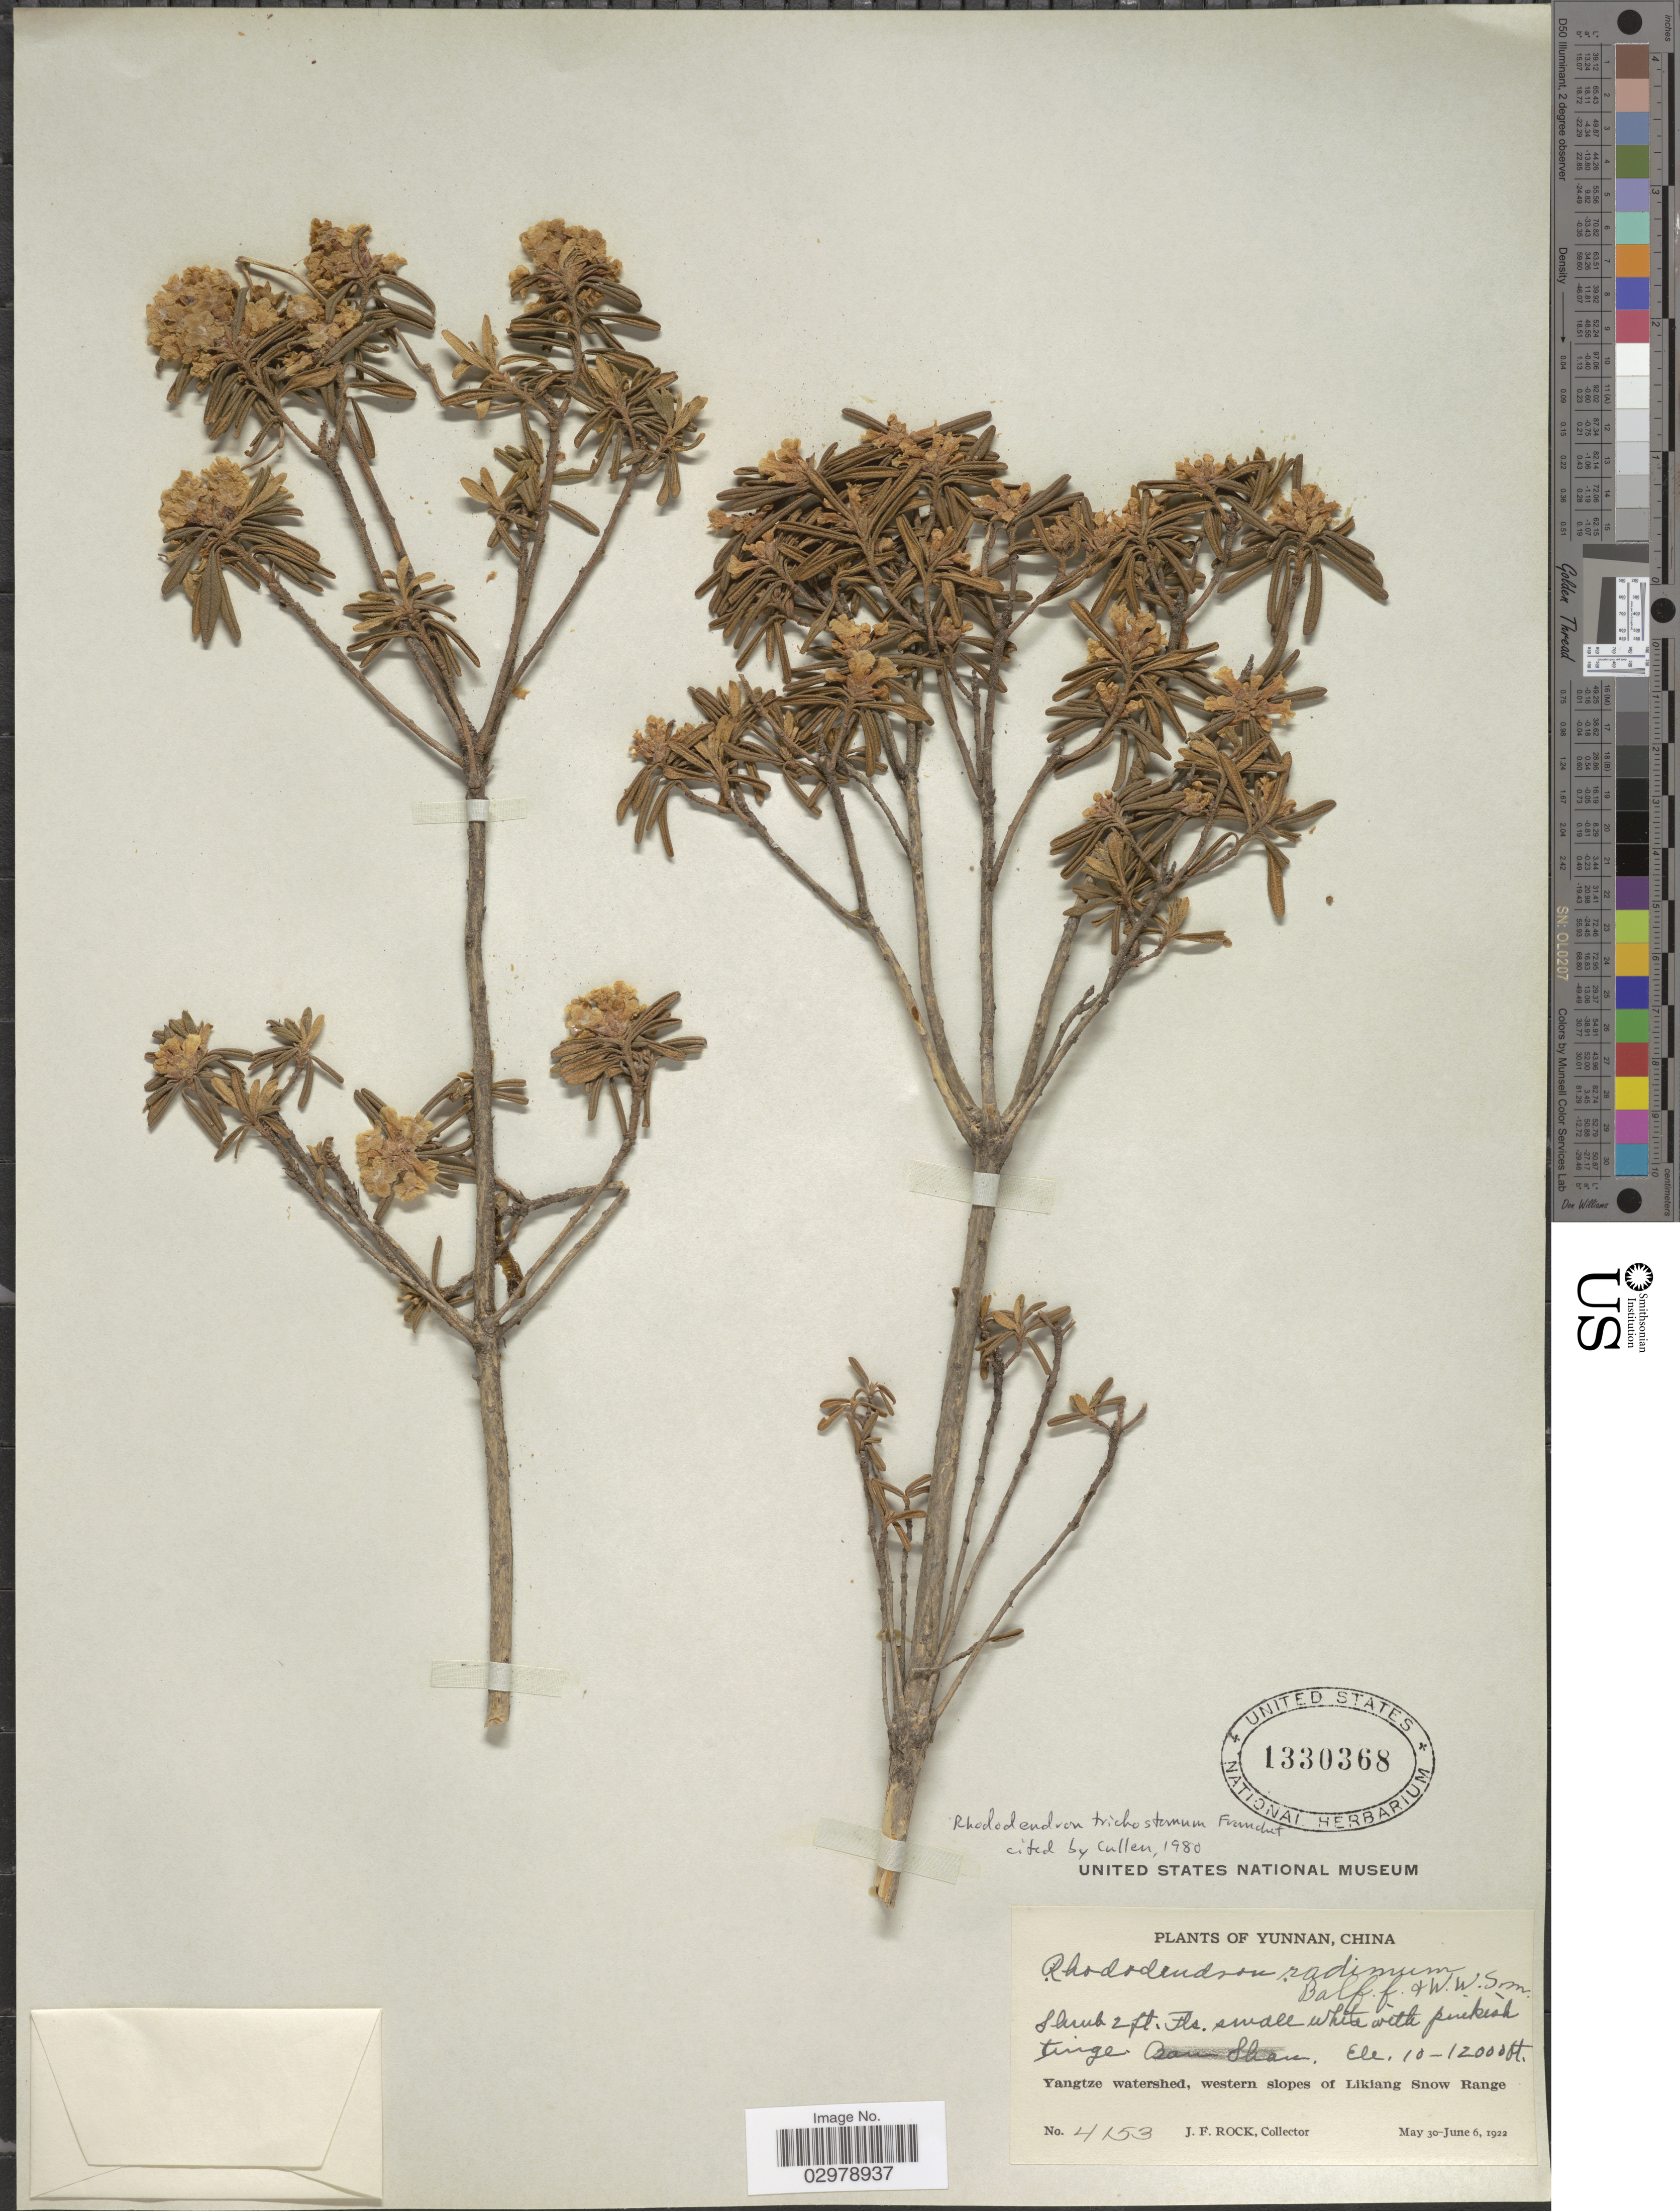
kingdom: Plantae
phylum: Tracheophyta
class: Magnoliopsida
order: Ericales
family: Ericaceae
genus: Rhododendron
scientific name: Rhododendron trichostomum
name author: Franch.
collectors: J. Rock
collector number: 4153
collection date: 1922-05-30/1922-06-06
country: China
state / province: Yunnan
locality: Yangtze watershed, western slopes of Likiang Snow Range.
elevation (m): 3048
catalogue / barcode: US 1330368